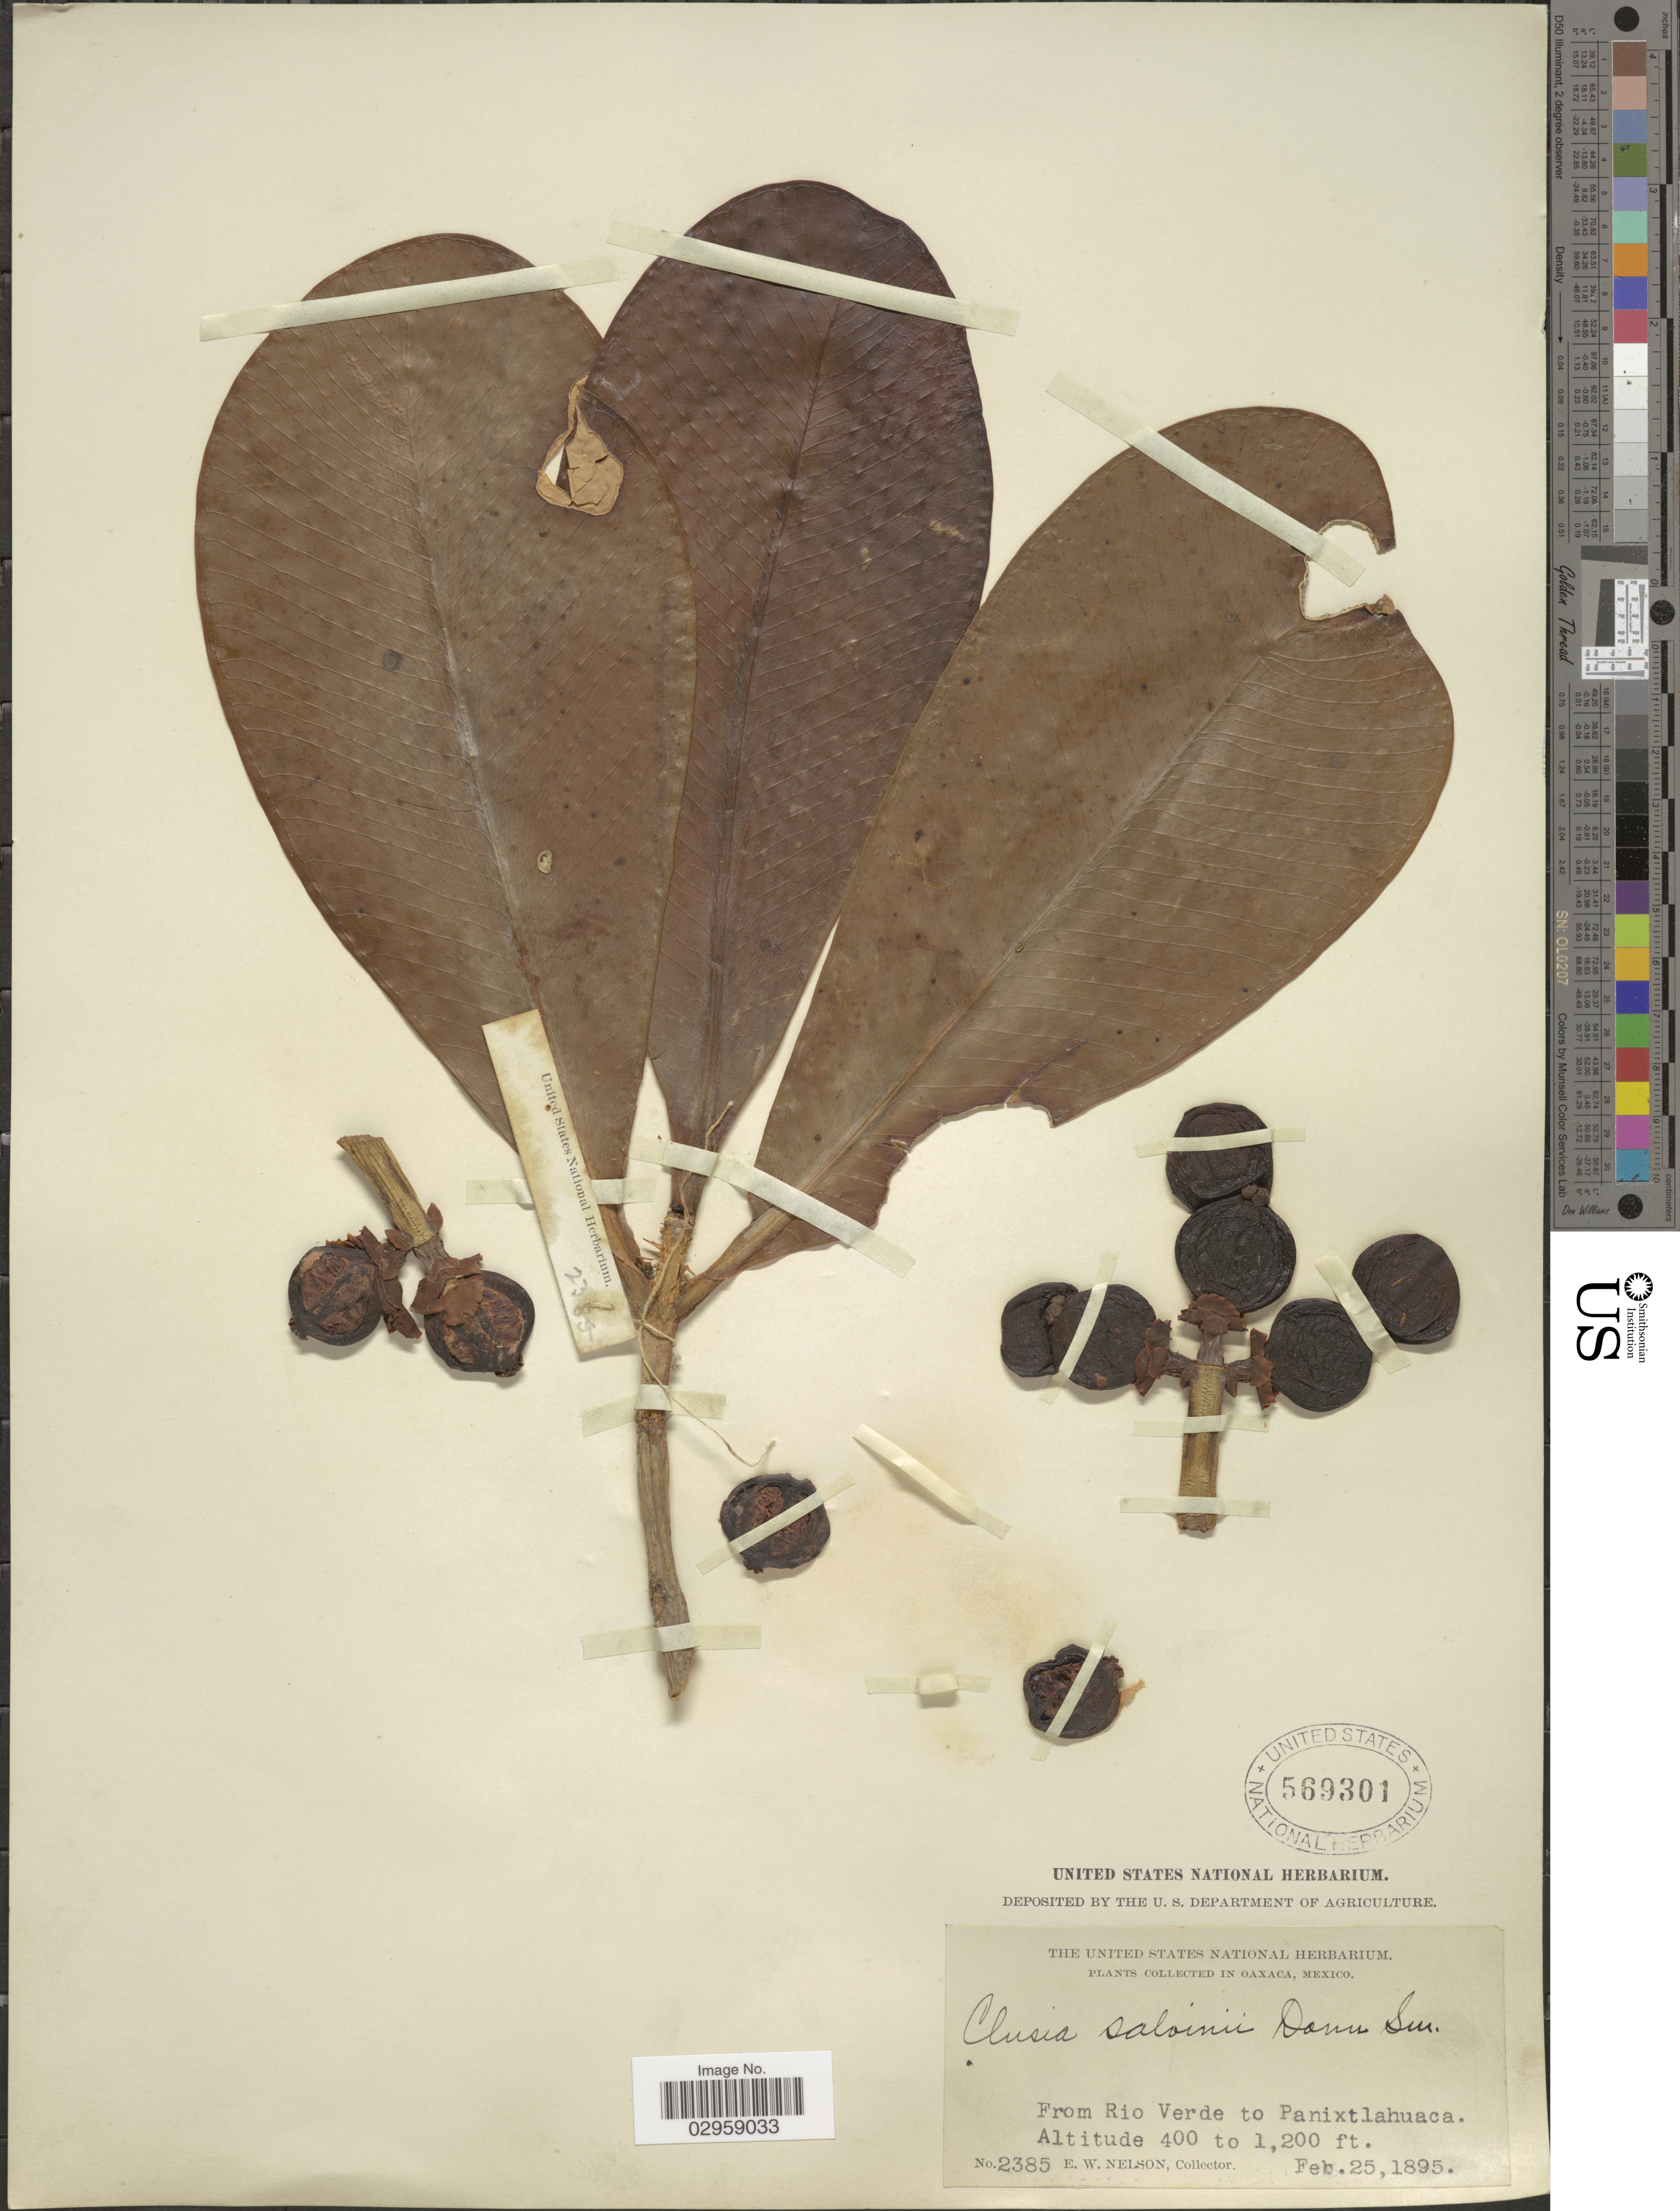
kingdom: Plantae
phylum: Tracheophyta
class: Magnoliopsida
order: Malpighiales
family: Clusiaceae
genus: Clusia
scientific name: Clusia salvinii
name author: Donn. Sm.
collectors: E. W. Nelson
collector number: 2385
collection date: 1895-02-25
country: Mexico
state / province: Oaxaca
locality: From Rio Verde to Panixtlahuaca.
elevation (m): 122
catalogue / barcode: US 569301